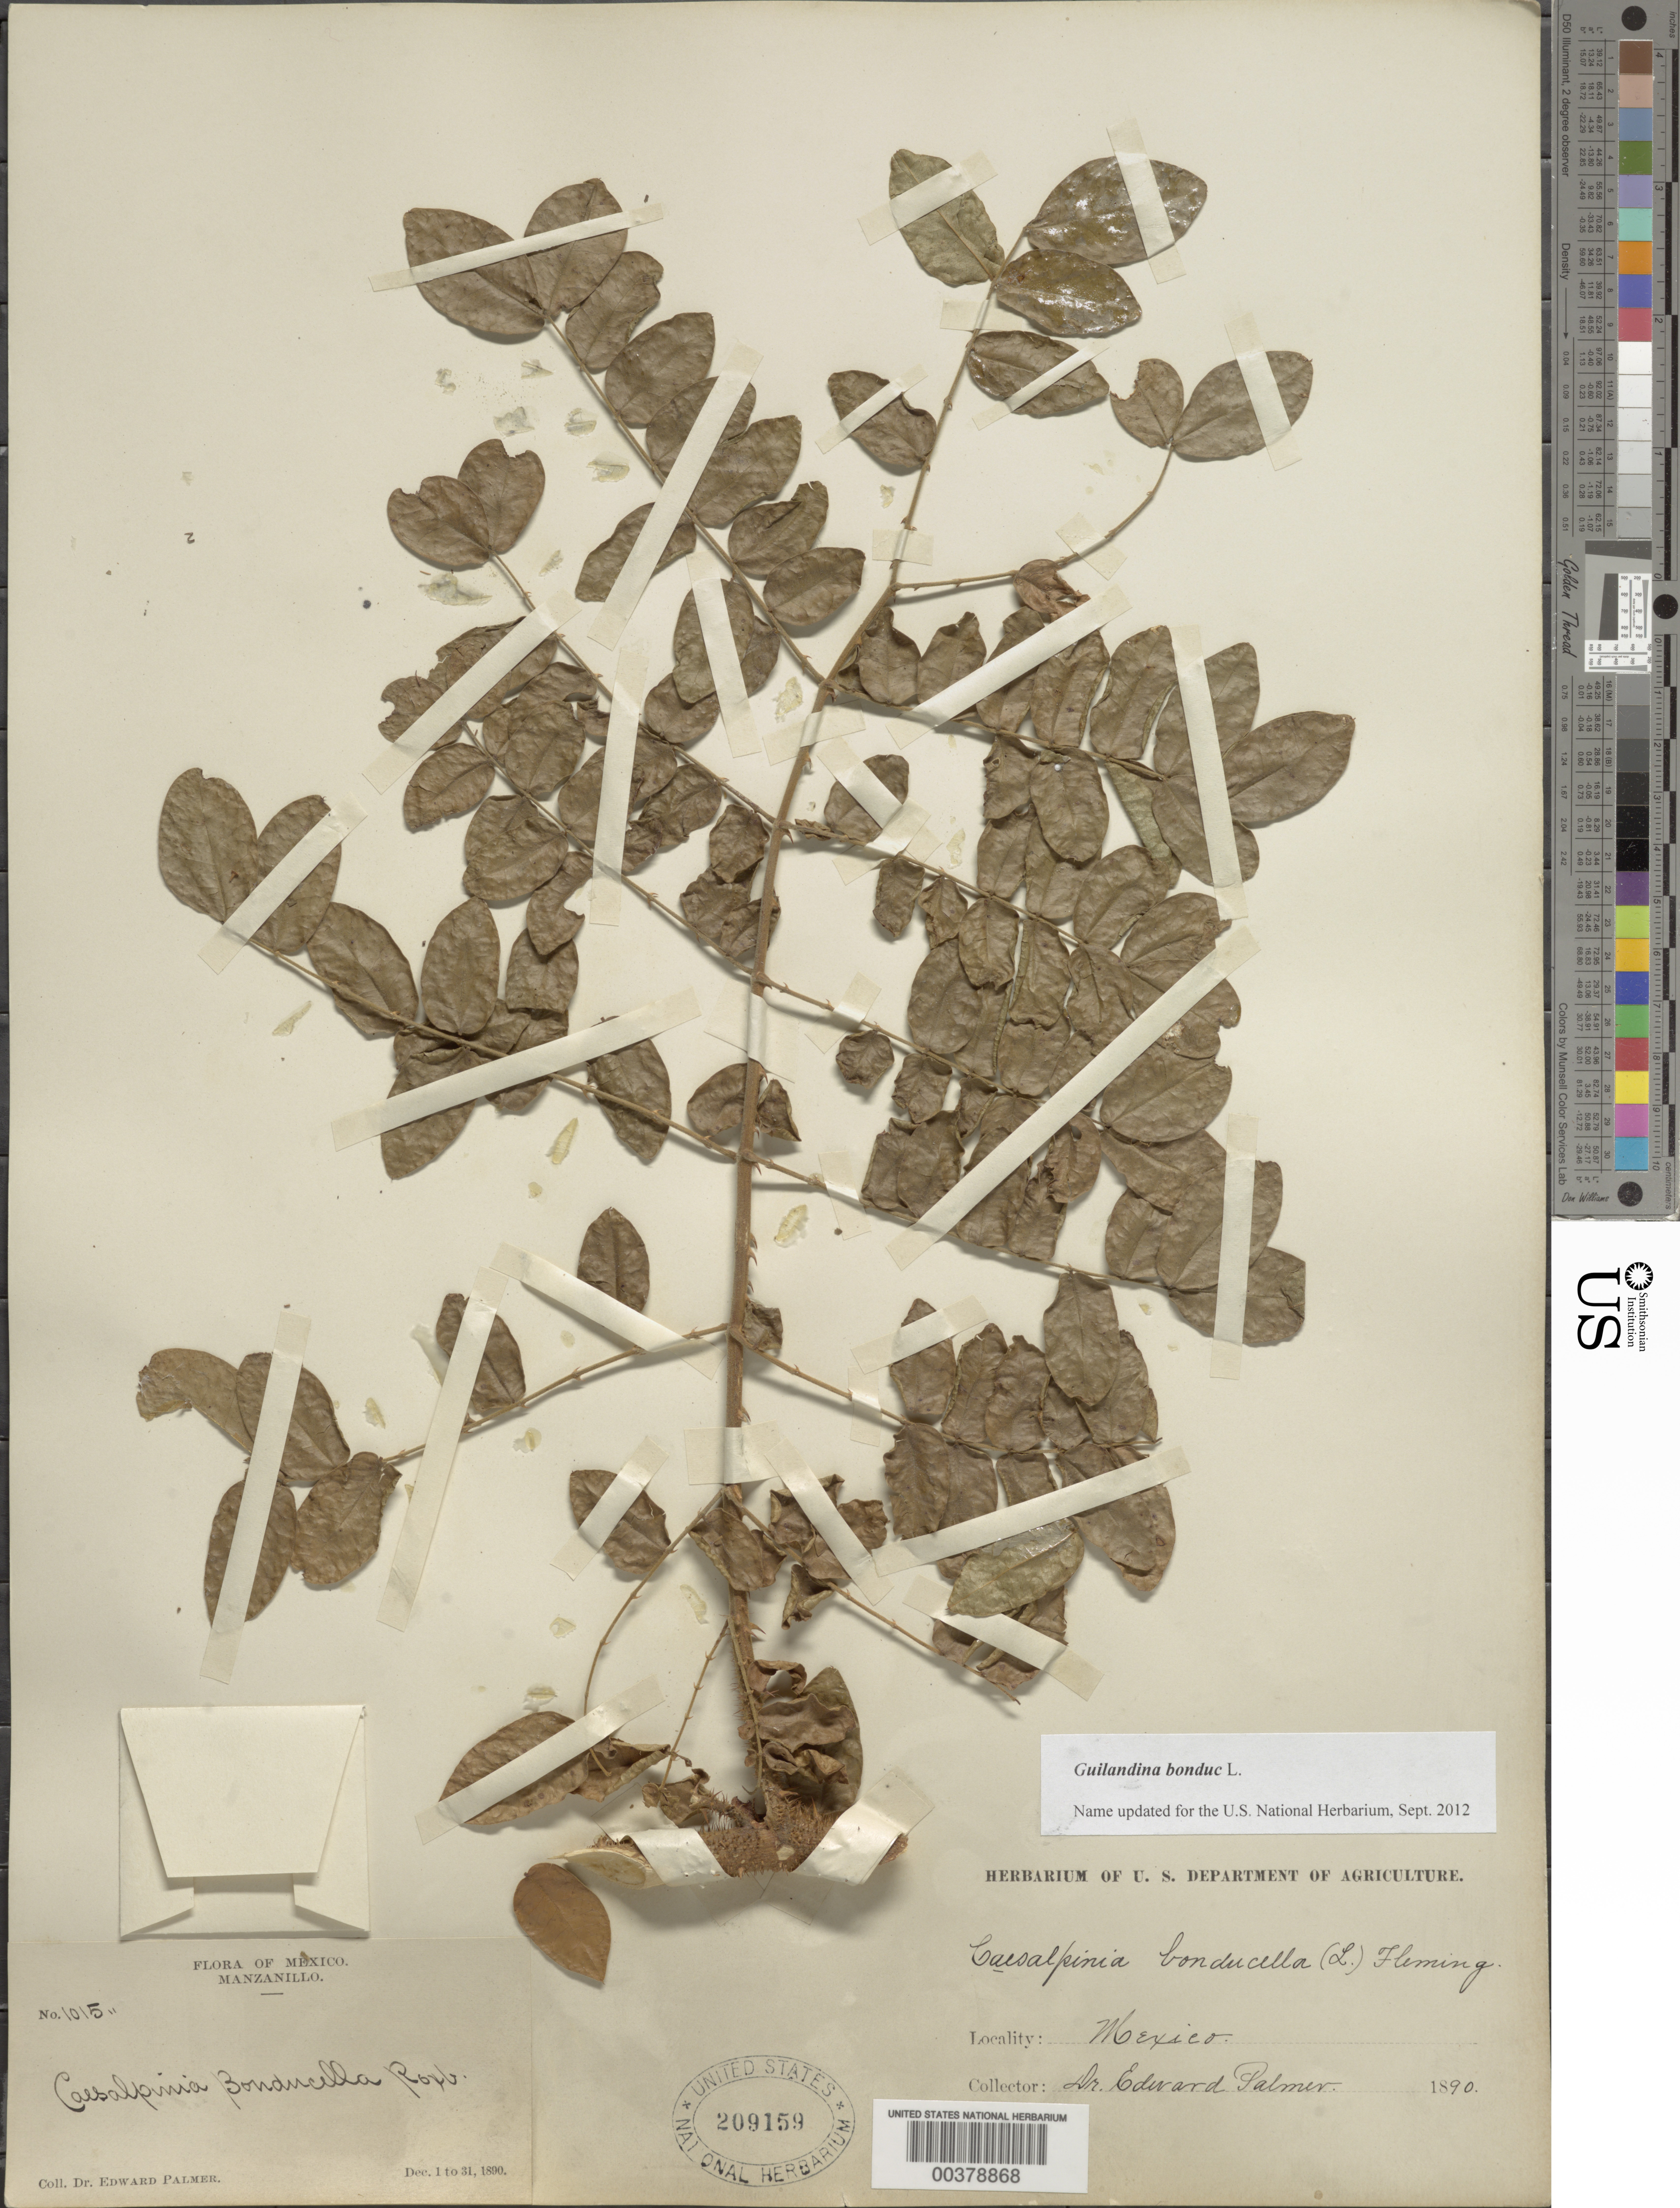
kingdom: Plantae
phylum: Tracheophyta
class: Magnoliopsida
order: Fabales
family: Fabaceae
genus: Guilandina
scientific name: Guilandina bonduc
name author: L.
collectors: E. Palmer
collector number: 1015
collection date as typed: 01 Dec 1890 to 31 Dec 1890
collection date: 1890-12-01/1890-12-31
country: Mexico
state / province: Colima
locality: Manzanillo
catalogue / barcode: US 209159